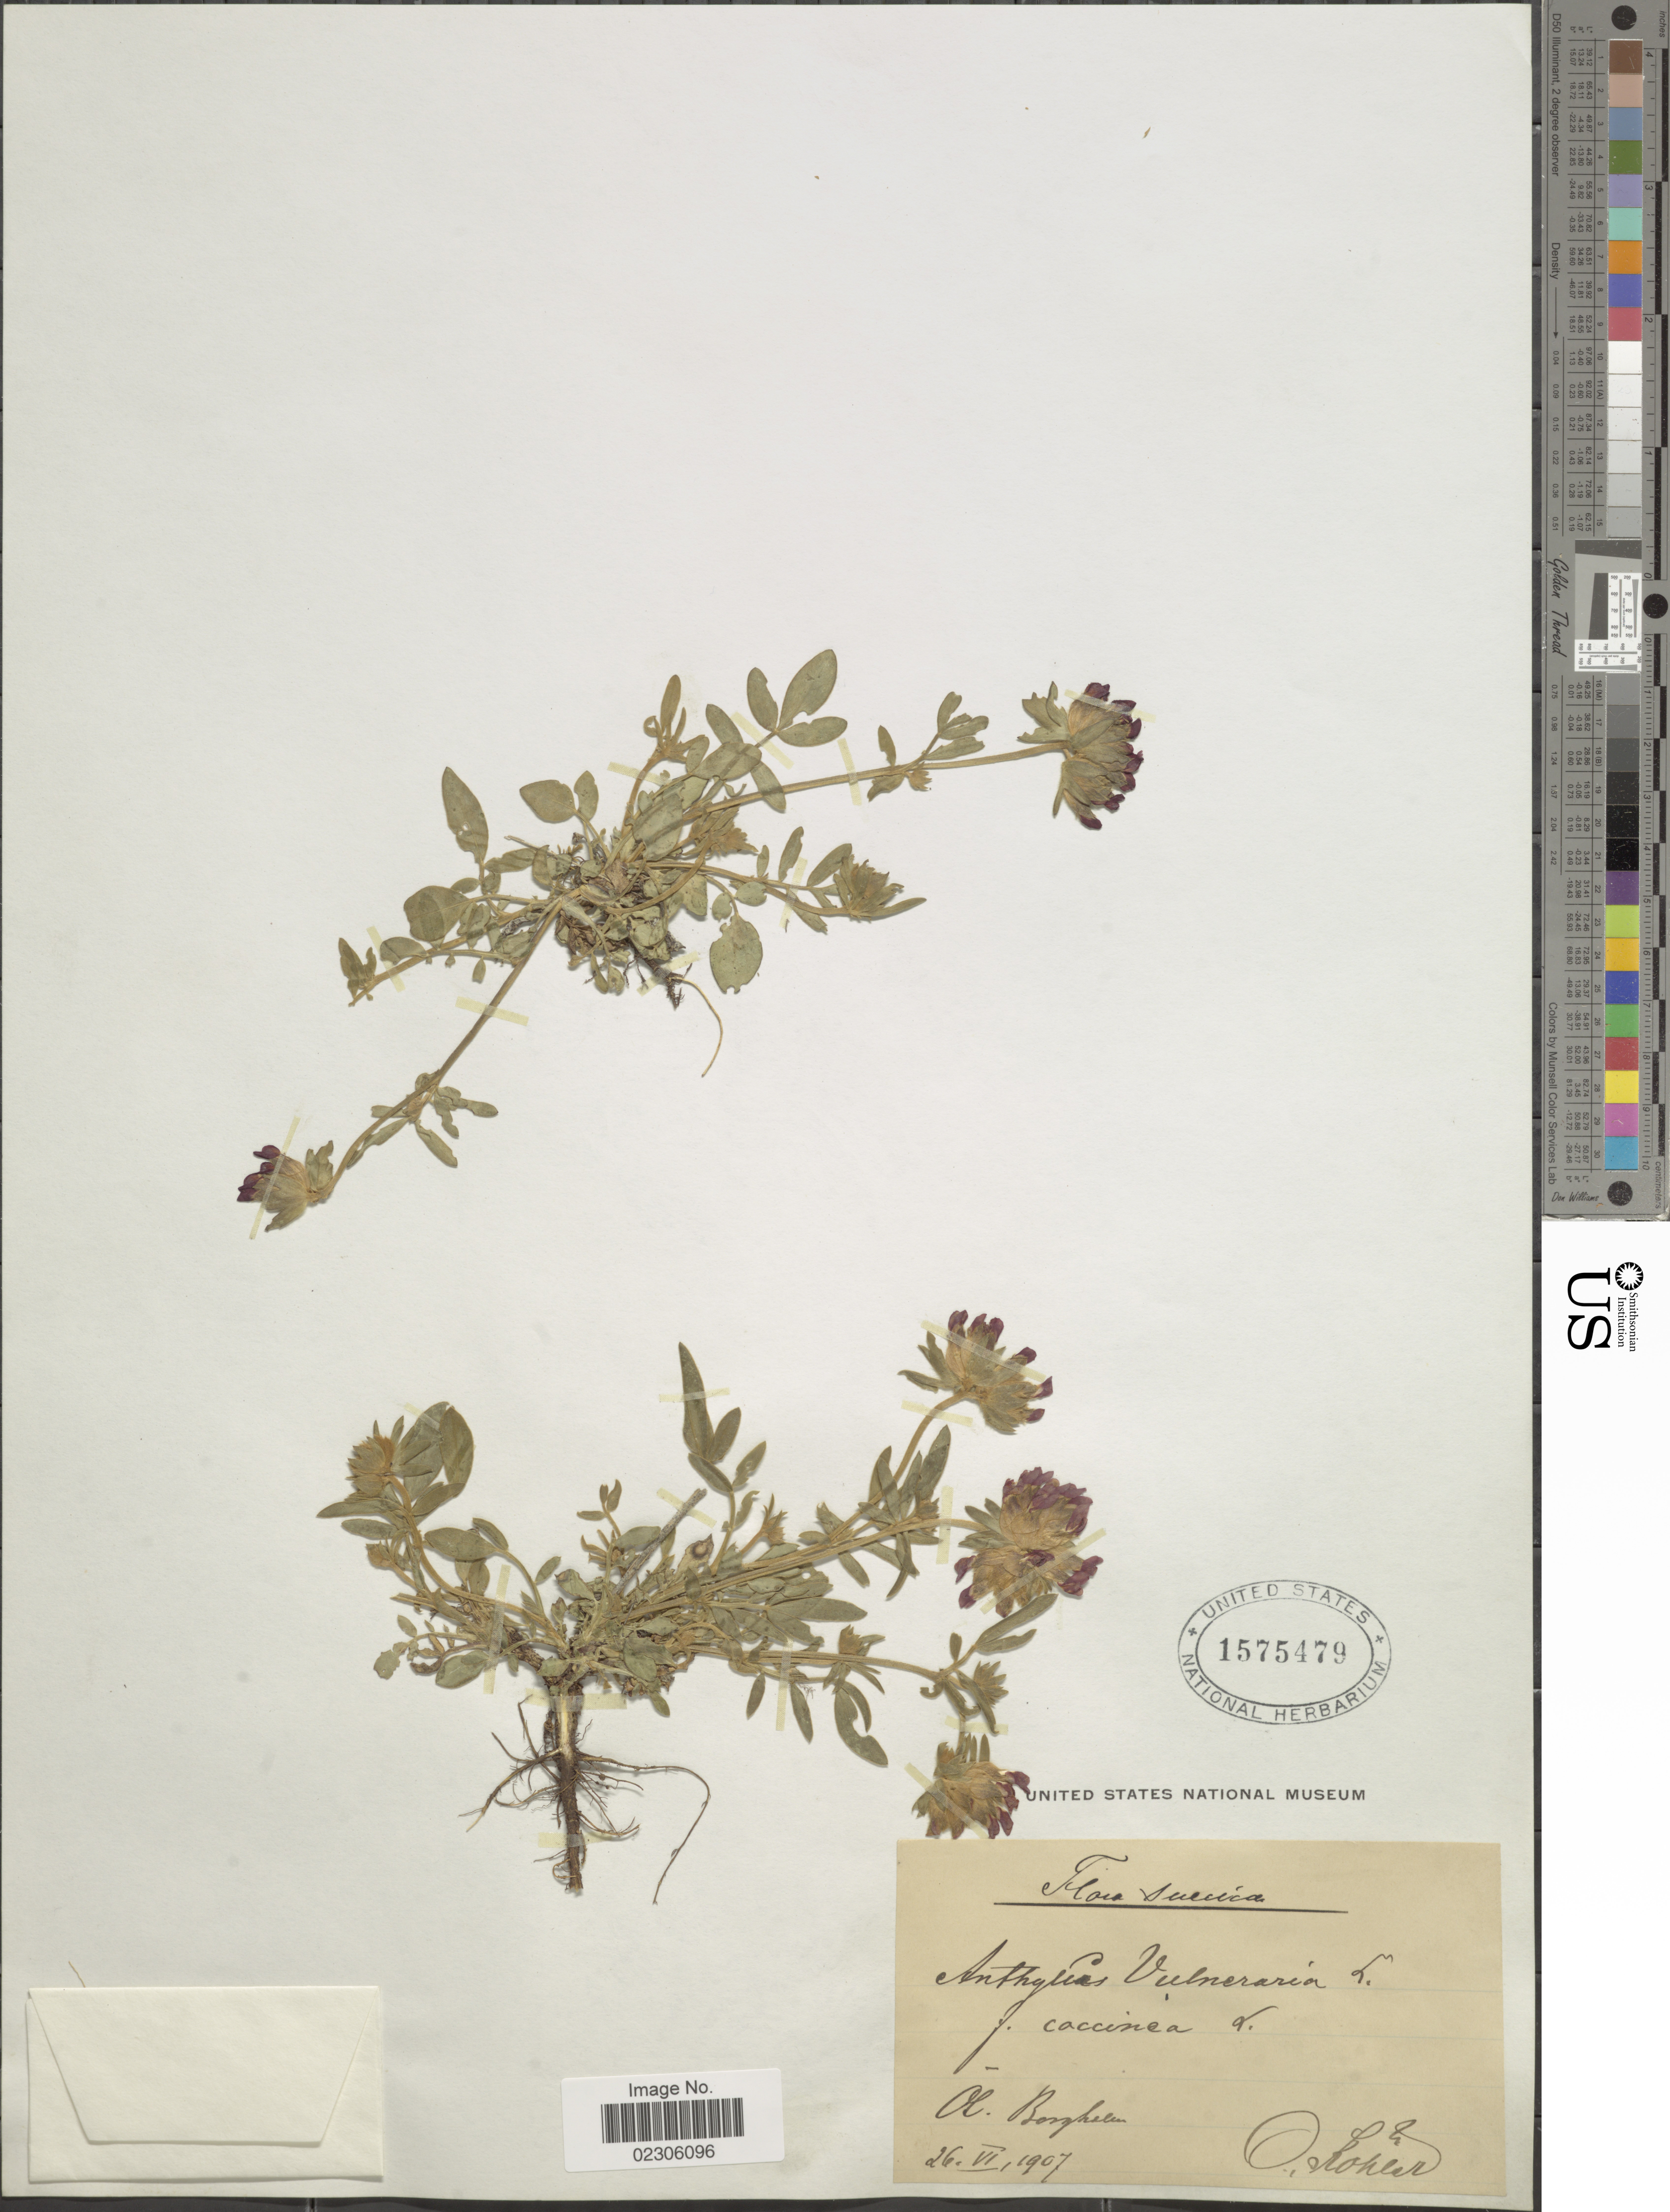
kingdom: Plantae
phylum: Tracheophyta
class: Magnoliopsida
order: Fabales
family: Fabaceae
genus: Anthyllis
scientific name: Anthyllis vulneraria var. coccinea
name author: L.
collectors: O. Köhler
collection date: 1907-06-26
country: Sweden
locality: Suecica, Ol. Borgholm.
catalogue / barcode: US 1575479